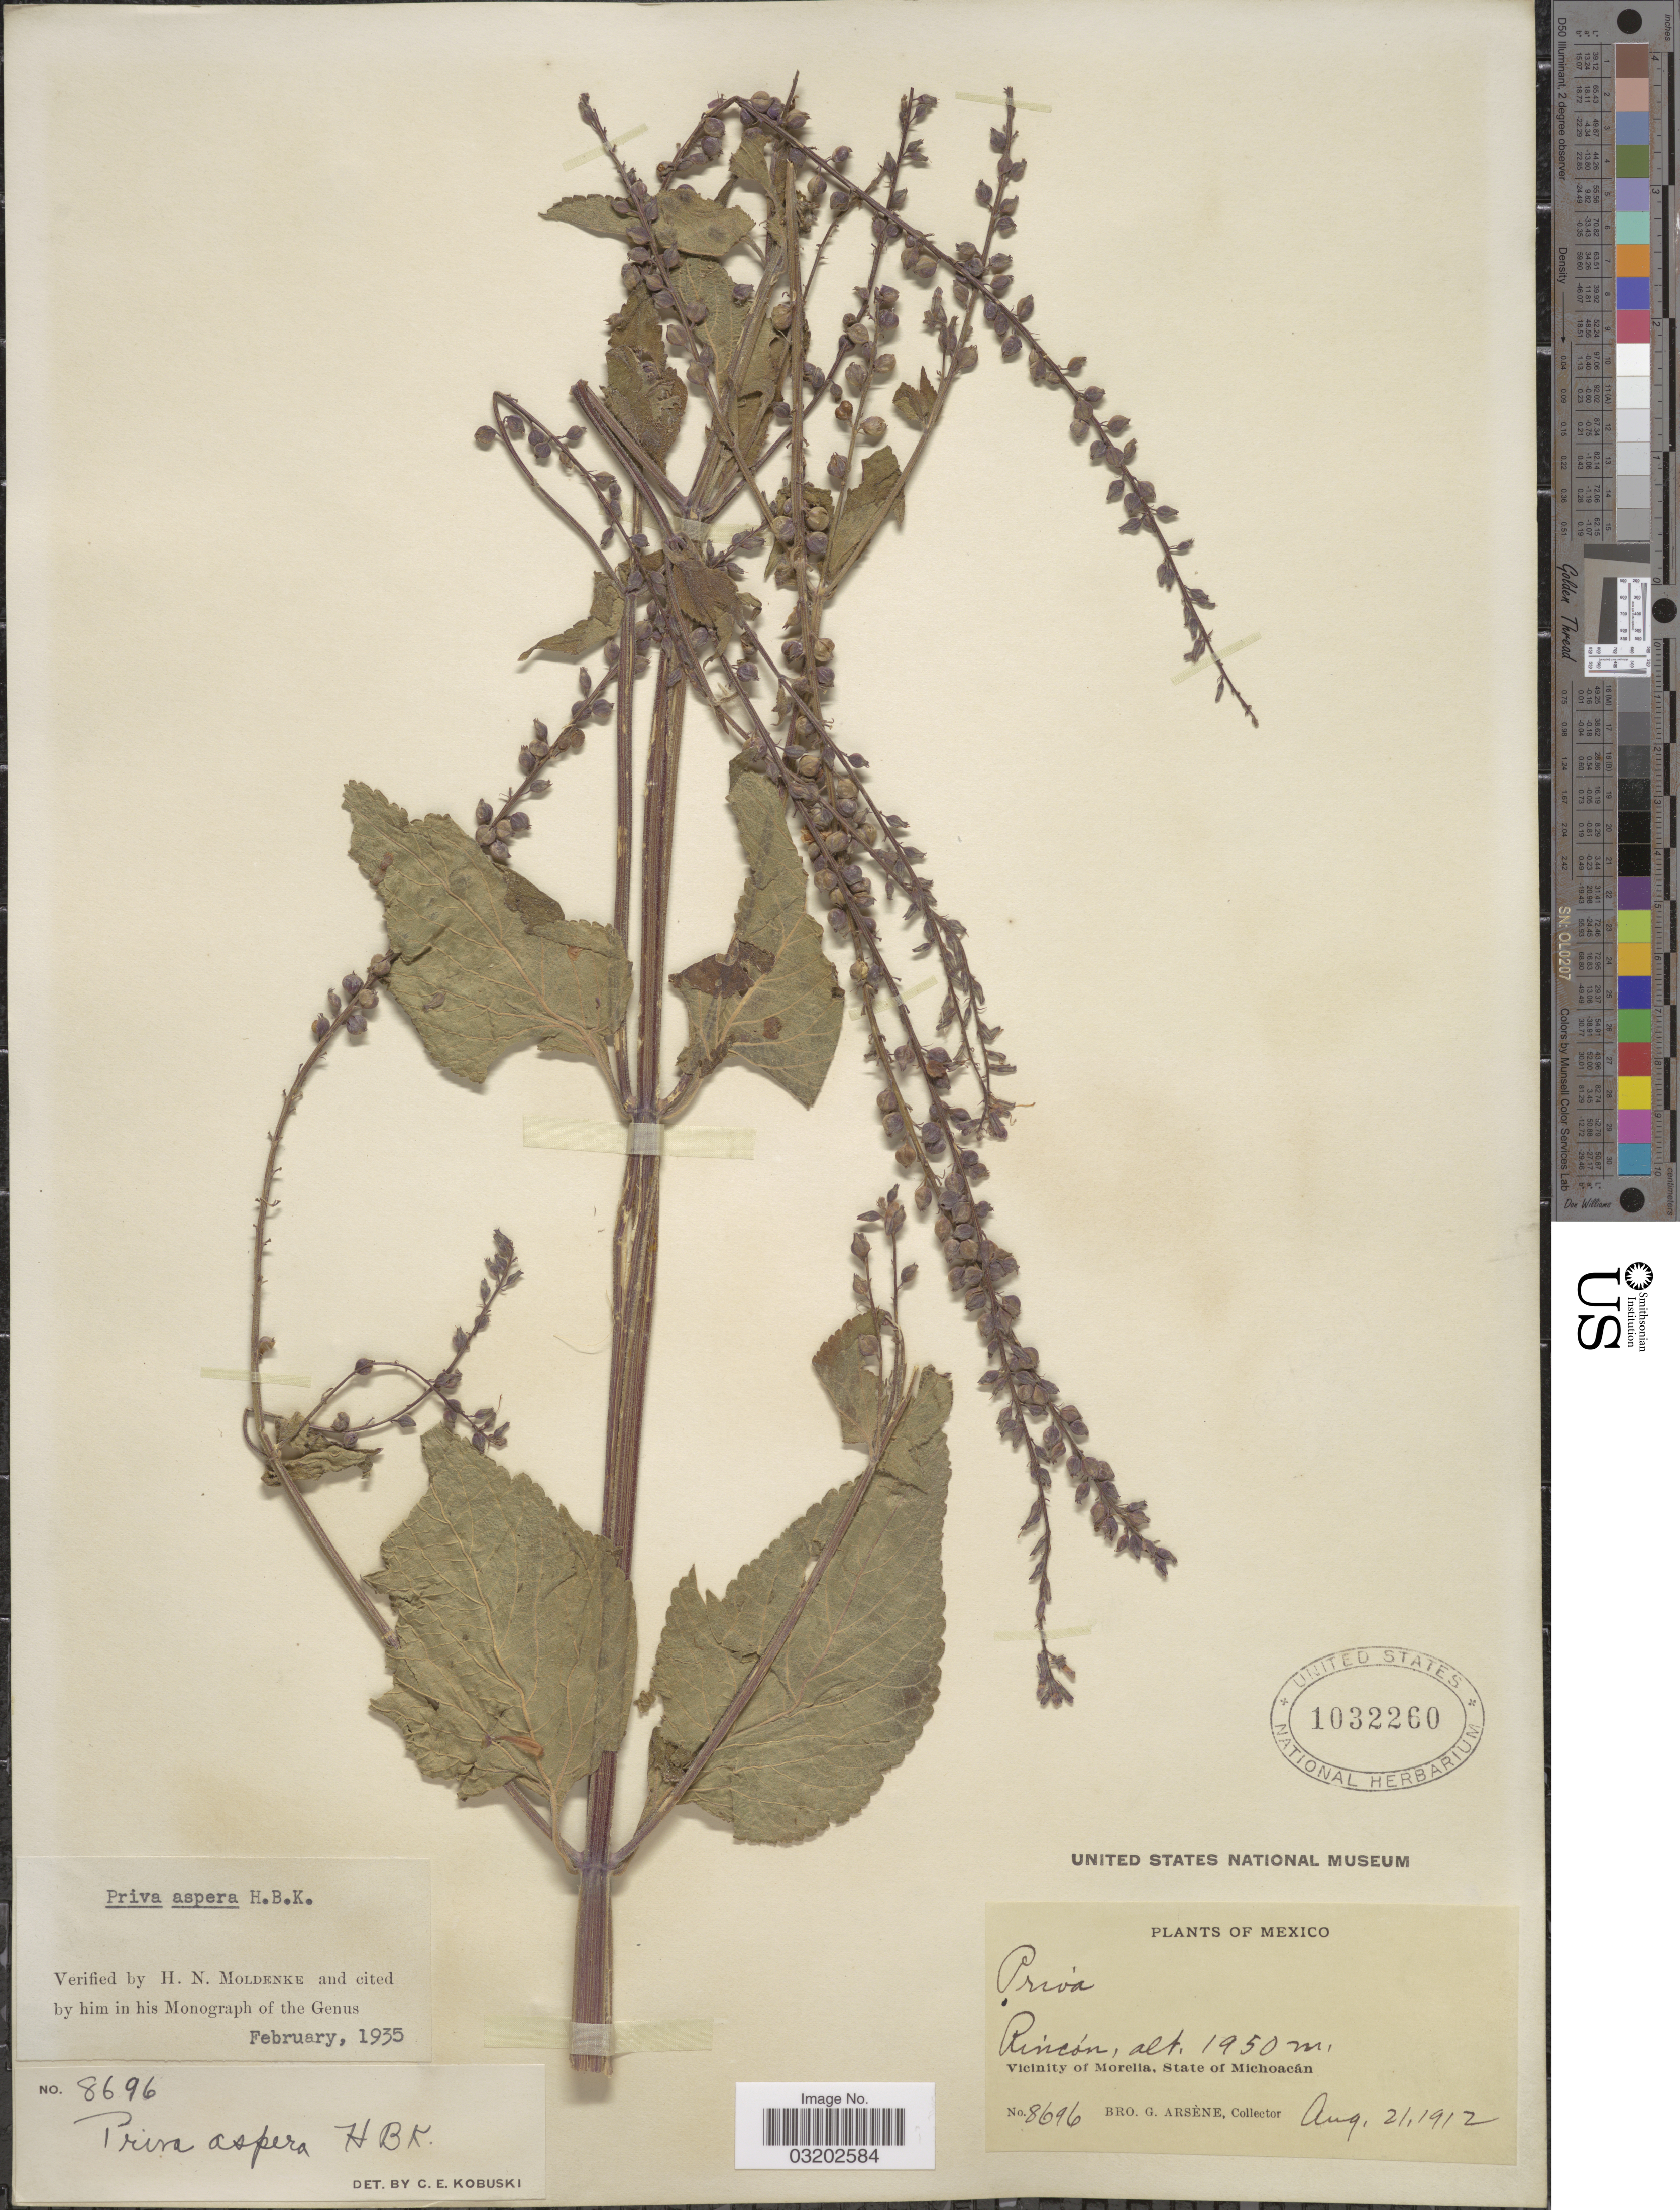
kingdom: Plantae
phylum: Tracheophyta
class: Magnoliopsida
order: Lamiales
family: Verbenaceae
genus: Priva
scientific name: Priva aspera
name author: Kunth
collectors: Bro. G. Arsène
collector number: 8696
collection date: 1912-08-21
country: Mexico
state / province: Michoacán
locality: Rincón, Vicinity of Morelia.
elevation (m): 1950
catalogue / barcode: US 1032260